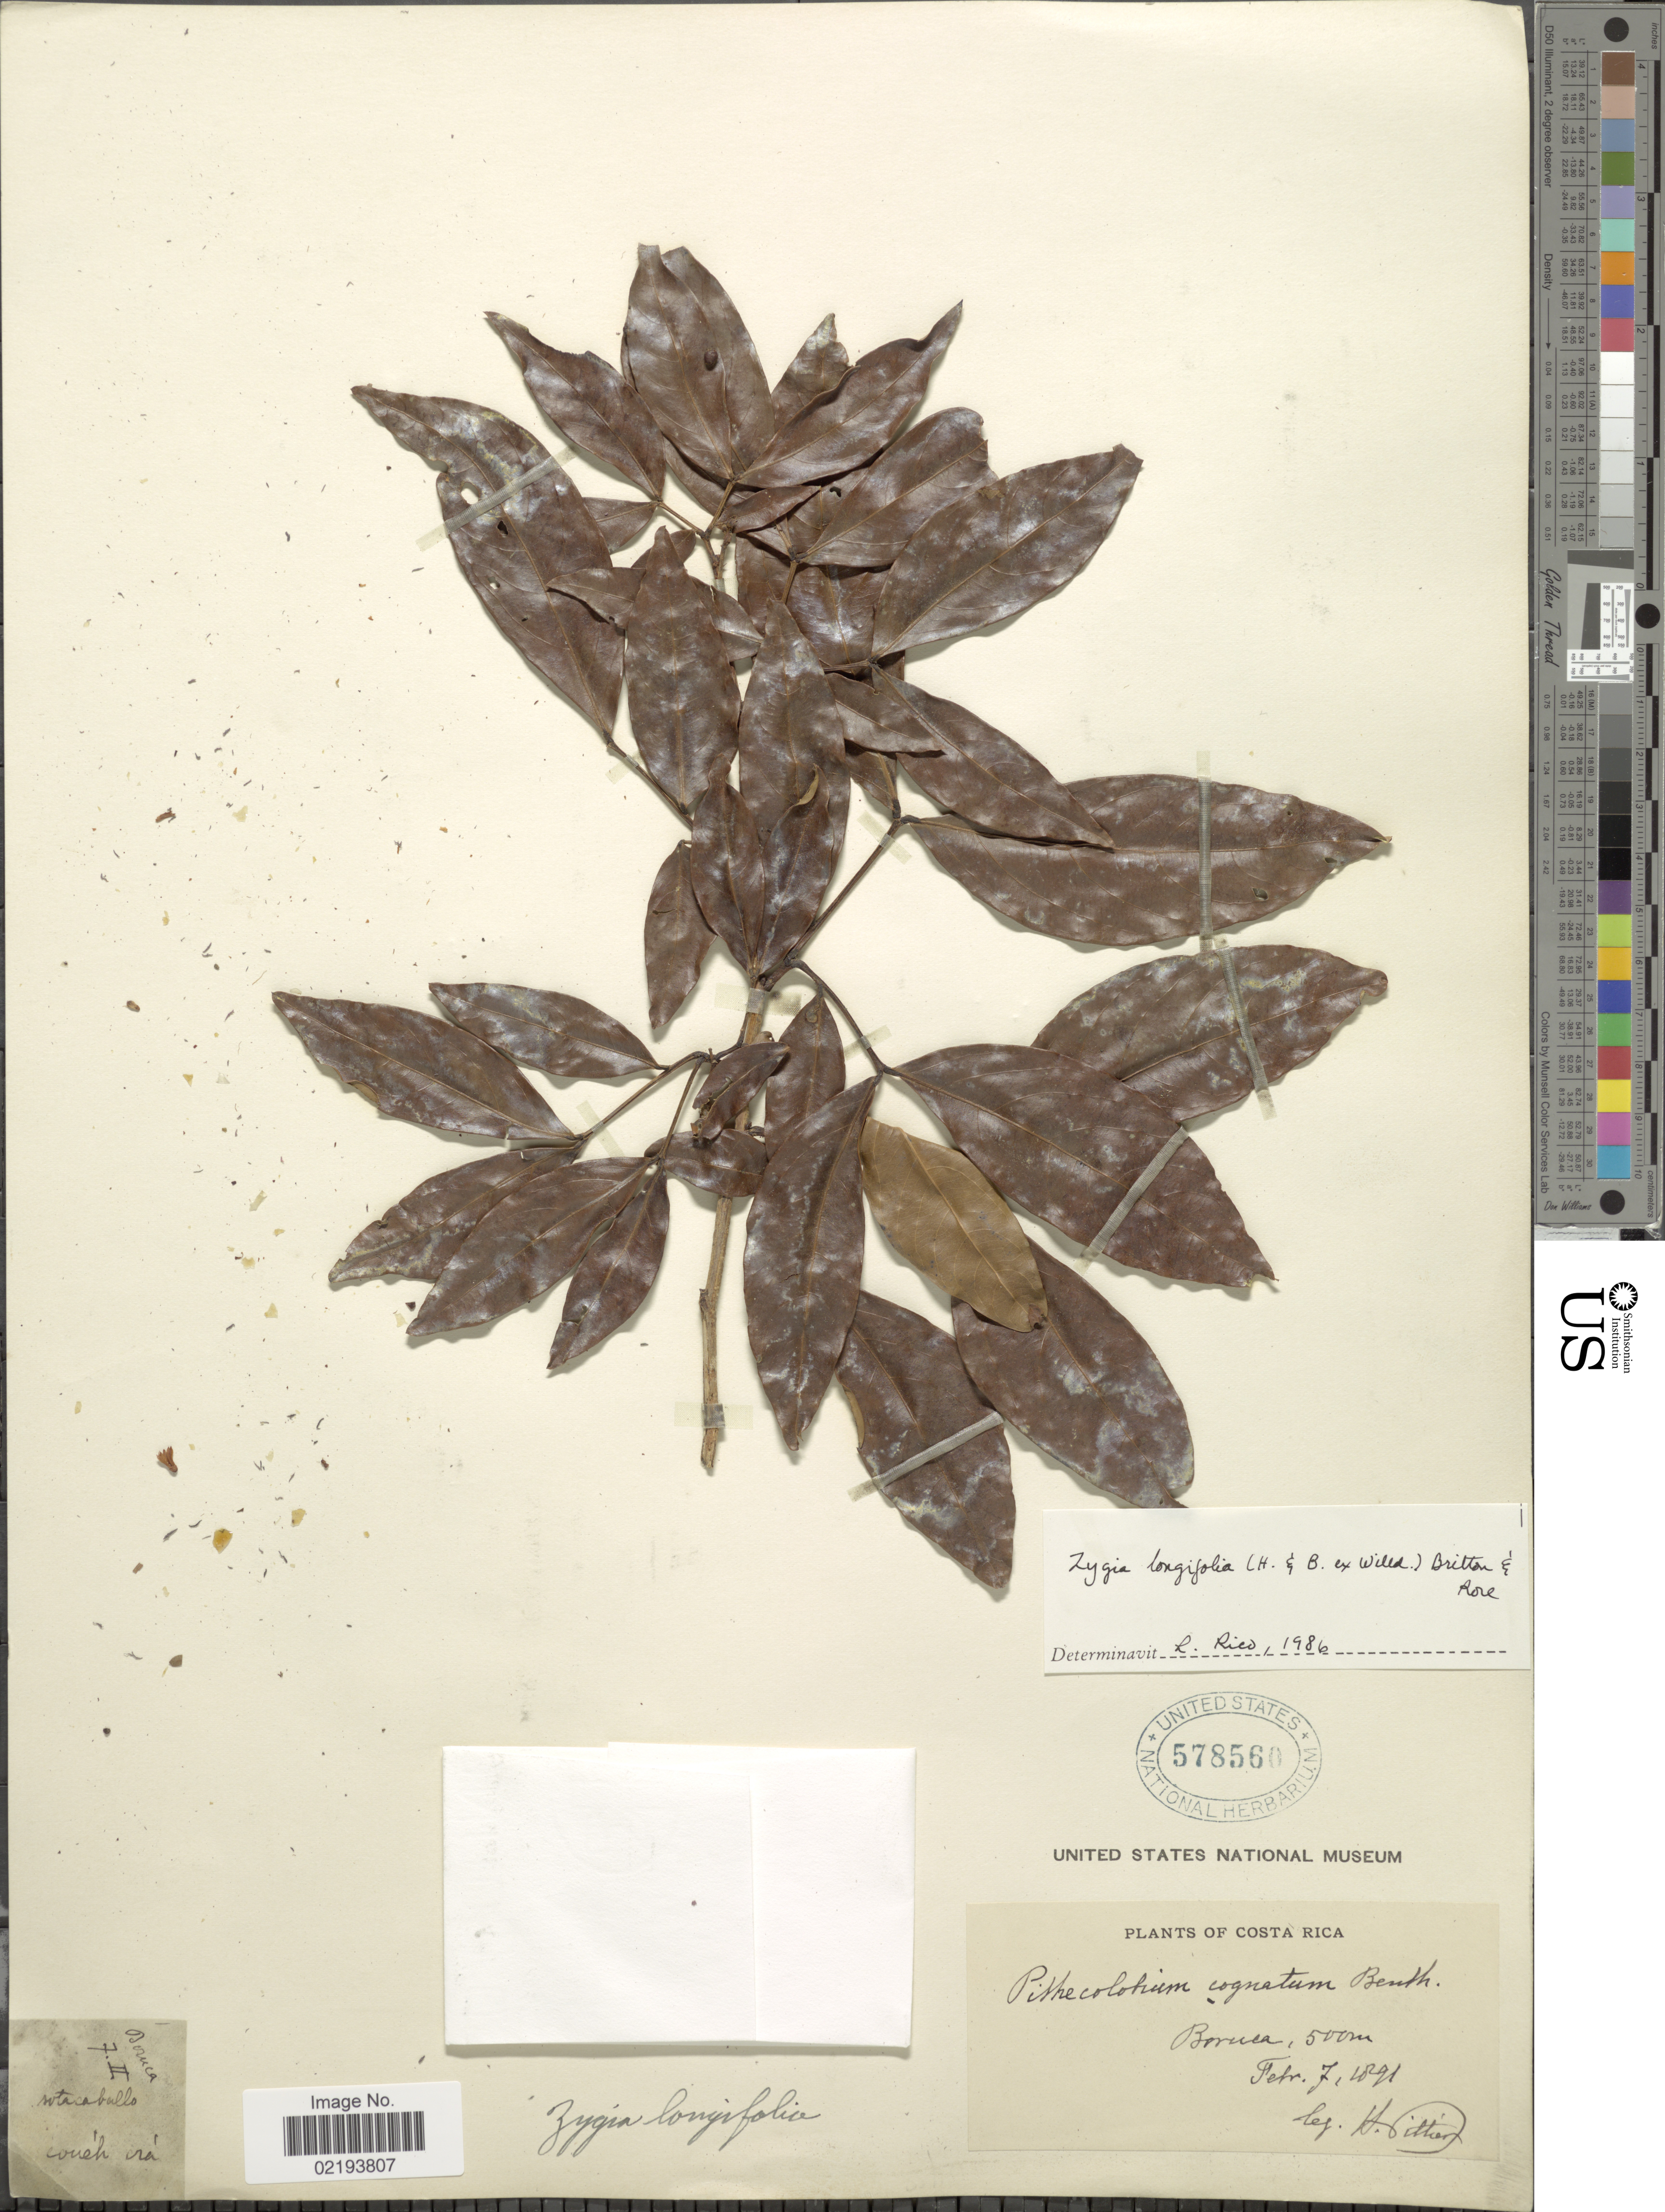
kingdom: Plantae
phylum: Tracheophyta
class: Magnoliopsida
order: Fabales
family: Fabaceae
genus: Zygia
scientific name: Zygia longifolia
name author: (Willd.) Britton & Rose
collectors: H. F. Pittier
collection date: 1891-02-07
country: Costa Rica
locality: Boruca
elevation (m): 500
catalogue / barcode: US 578560